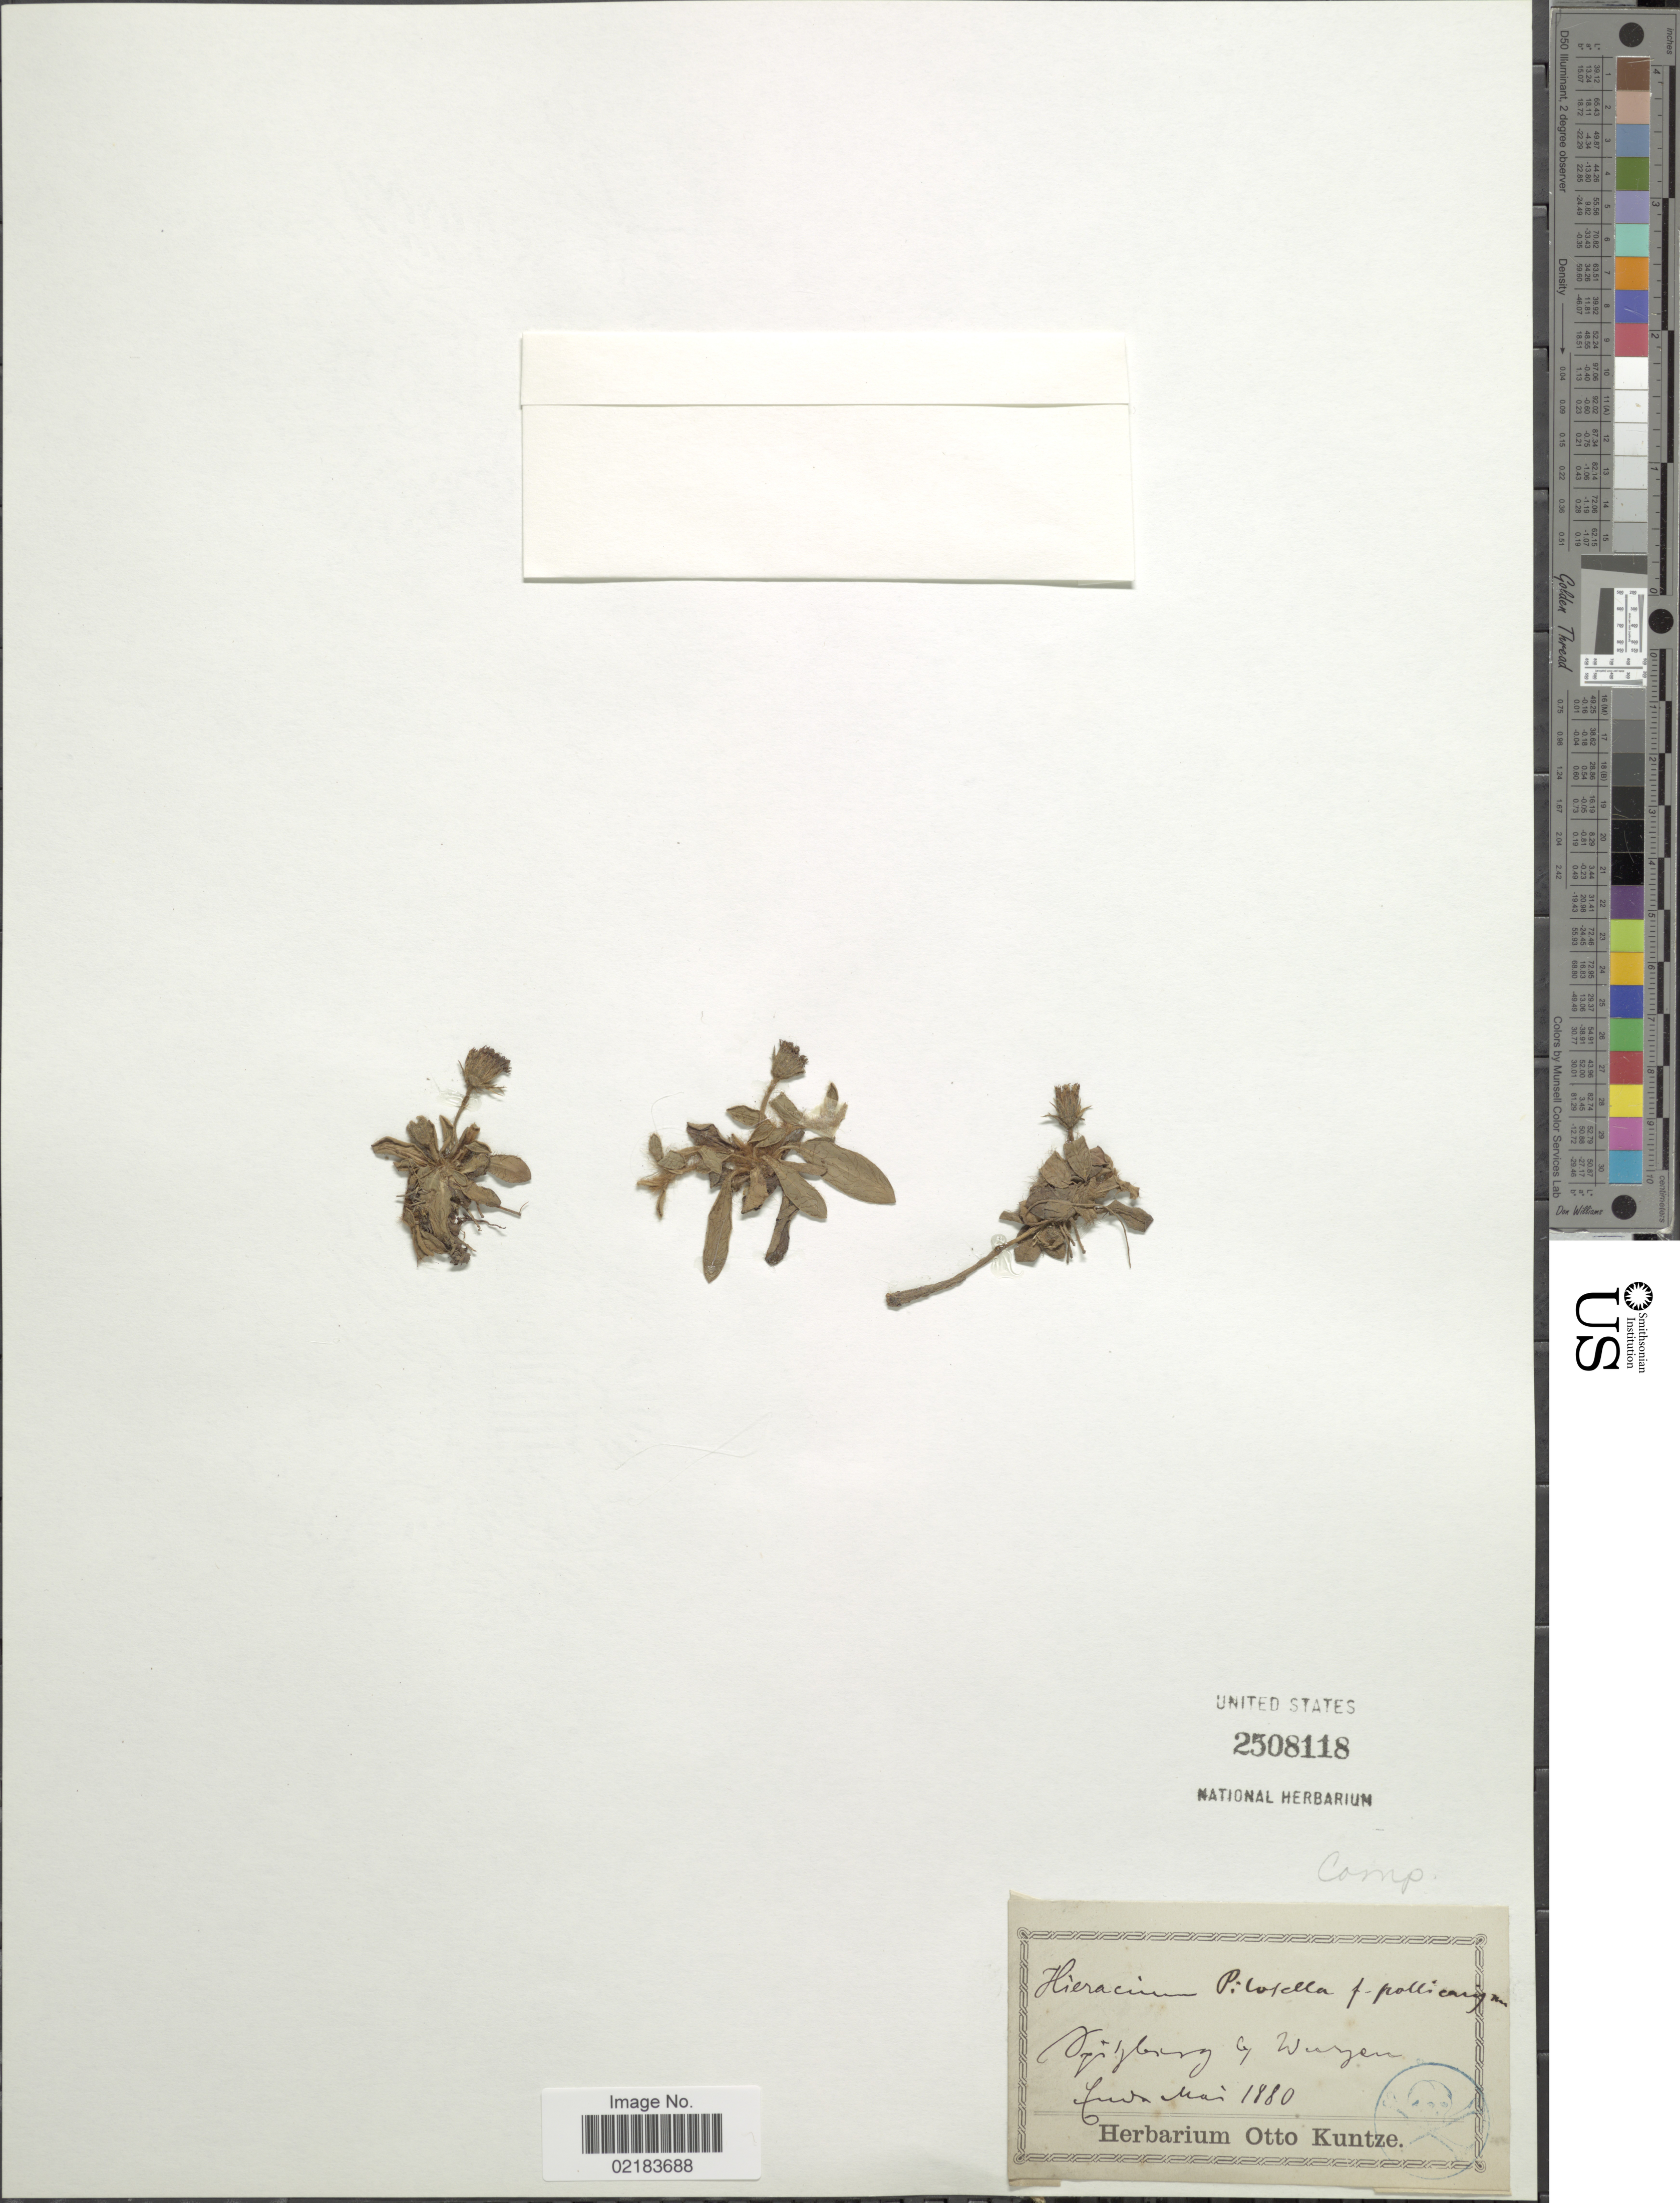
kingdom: Plantae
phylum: Tracheophyta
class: Magnoliopsida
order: Asterales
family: Asteraceae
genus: Pilosella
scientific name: Pilosella officinarum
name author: Vaill.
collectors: C.E.O. Kuntze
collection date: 1880-05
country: Germany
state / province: Sachsen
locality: Wurzen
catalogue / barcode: US 2508118